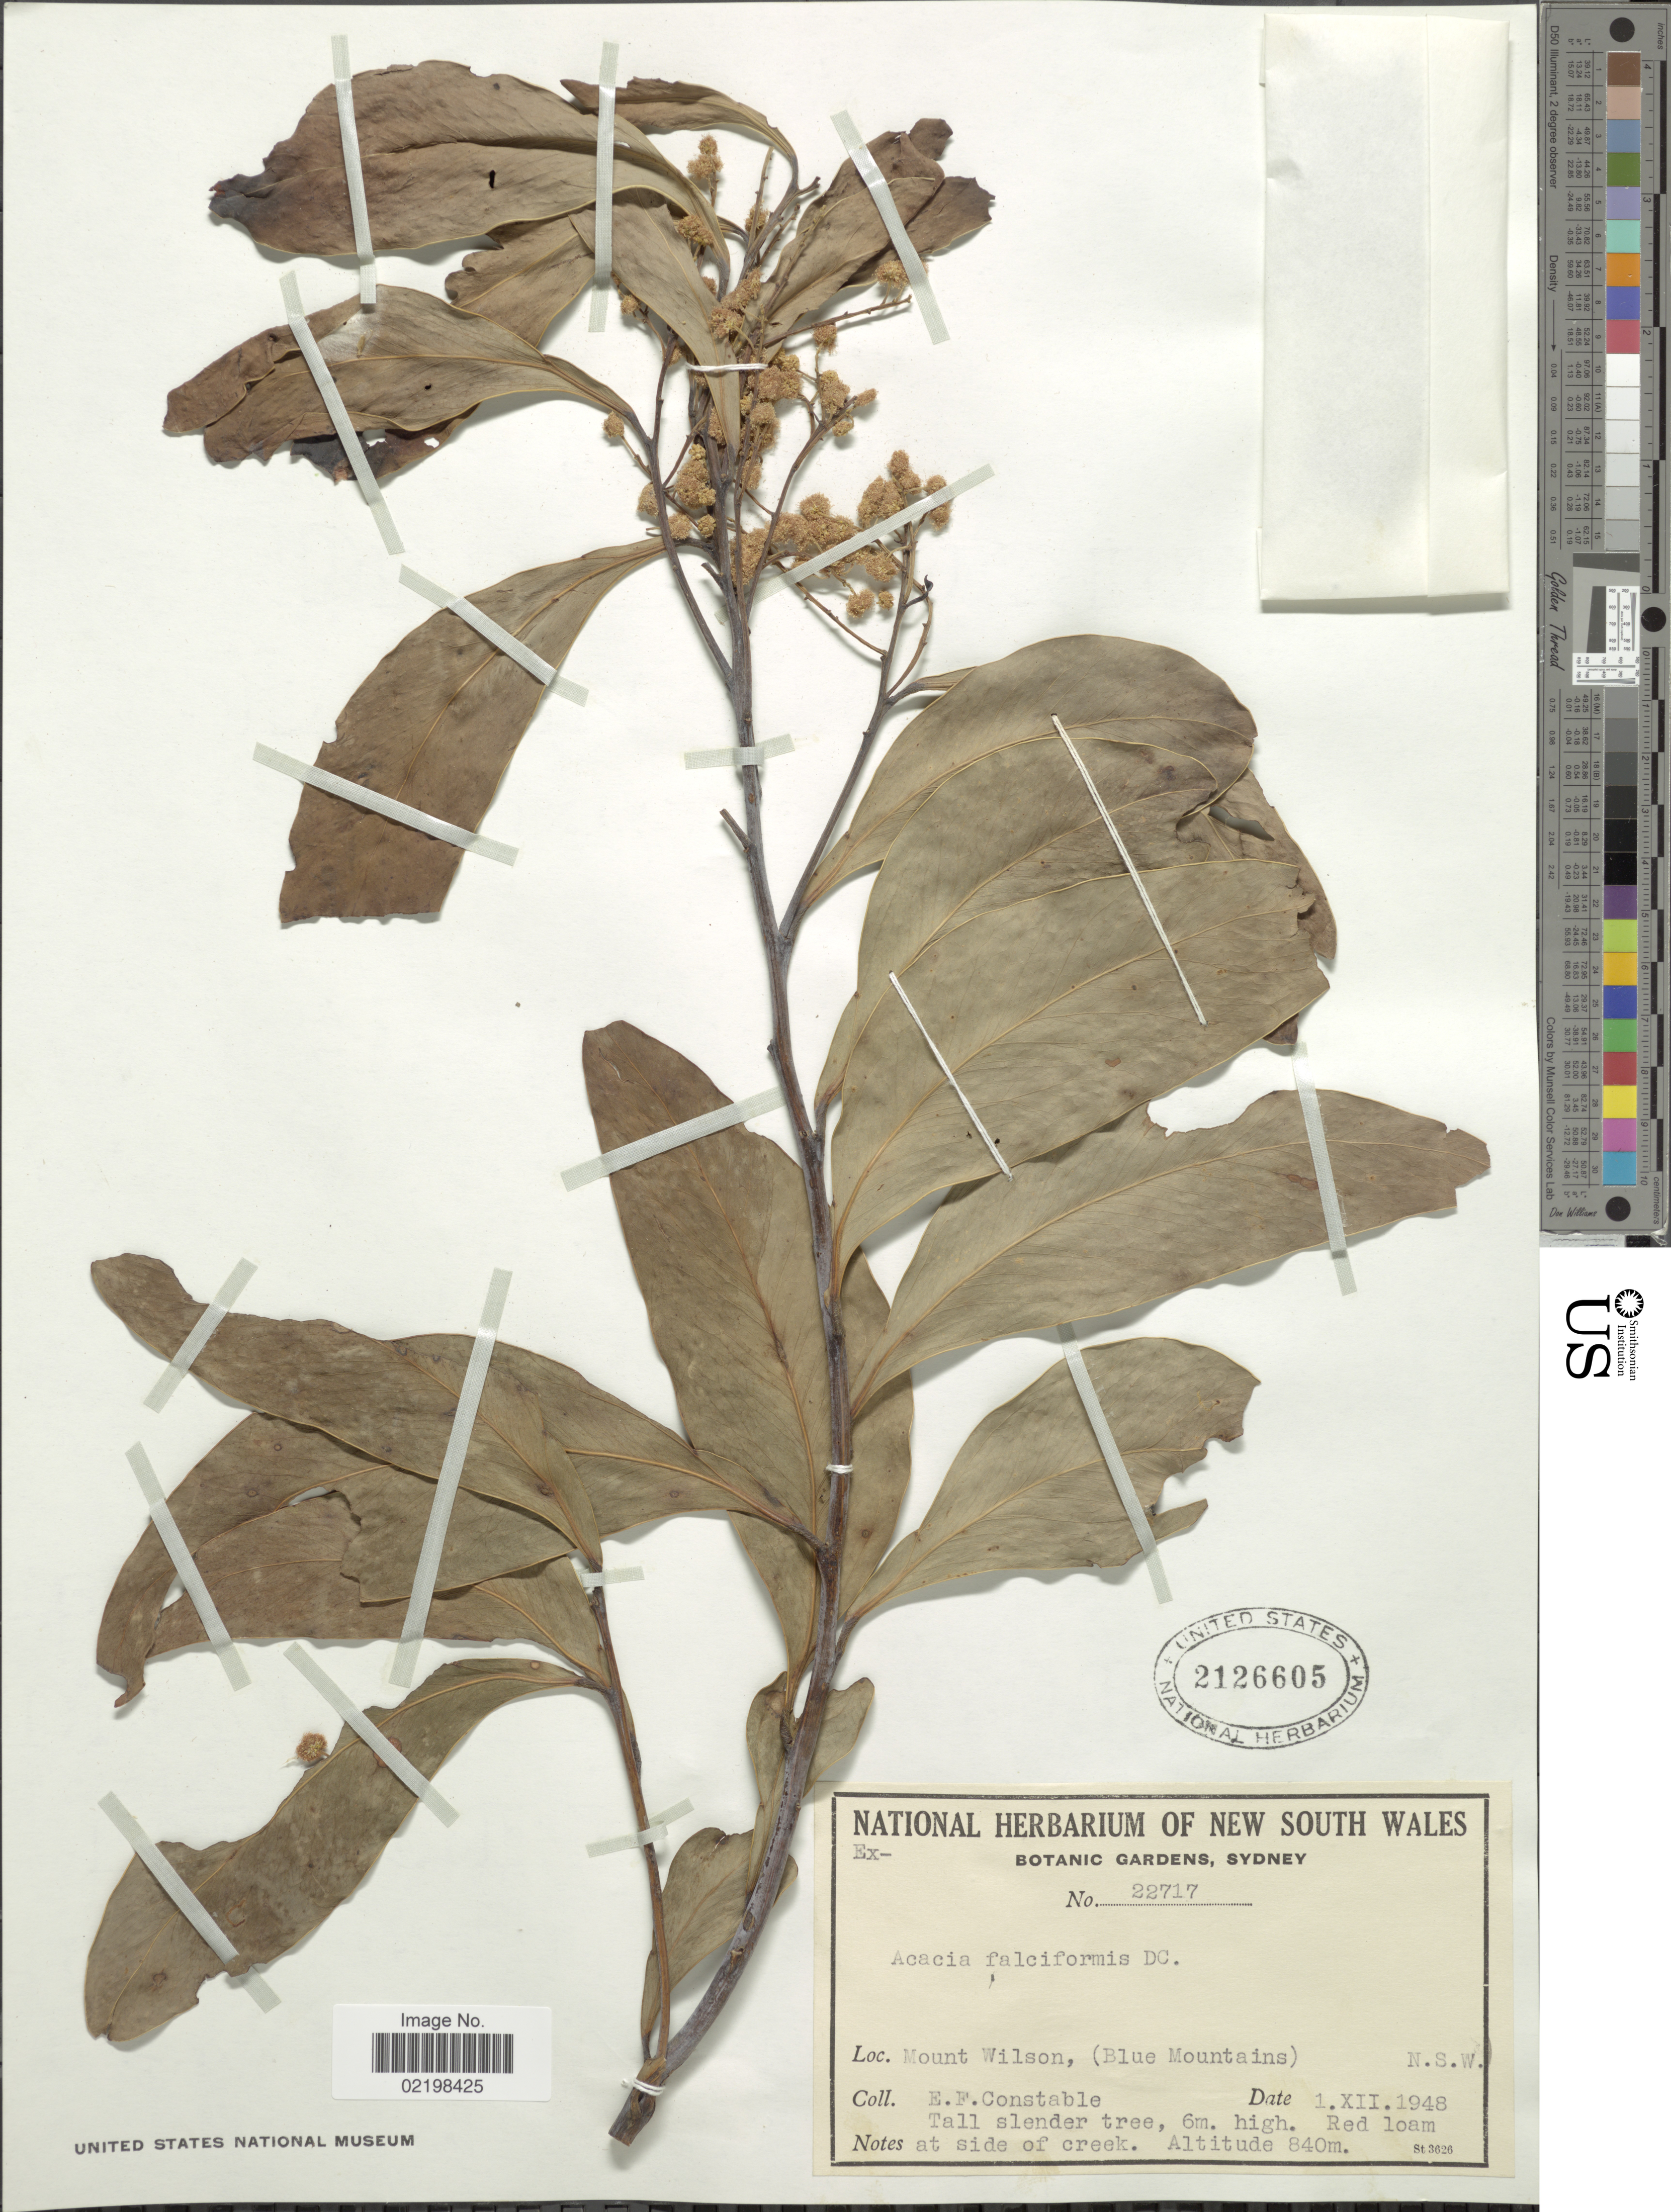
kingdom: Plantae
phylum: Tracheophyta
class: Magnoliopsida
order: Fabales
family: Fabaceae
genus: Acacia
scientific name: Acacia falciformis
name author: DC.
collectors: E. F. Constable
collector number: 22717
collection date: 1948-12-01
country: Australia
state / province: New South Wales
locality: N.S.W. Mount Wilson (Blue Mountains)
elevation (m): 840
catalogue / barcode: US 2126605